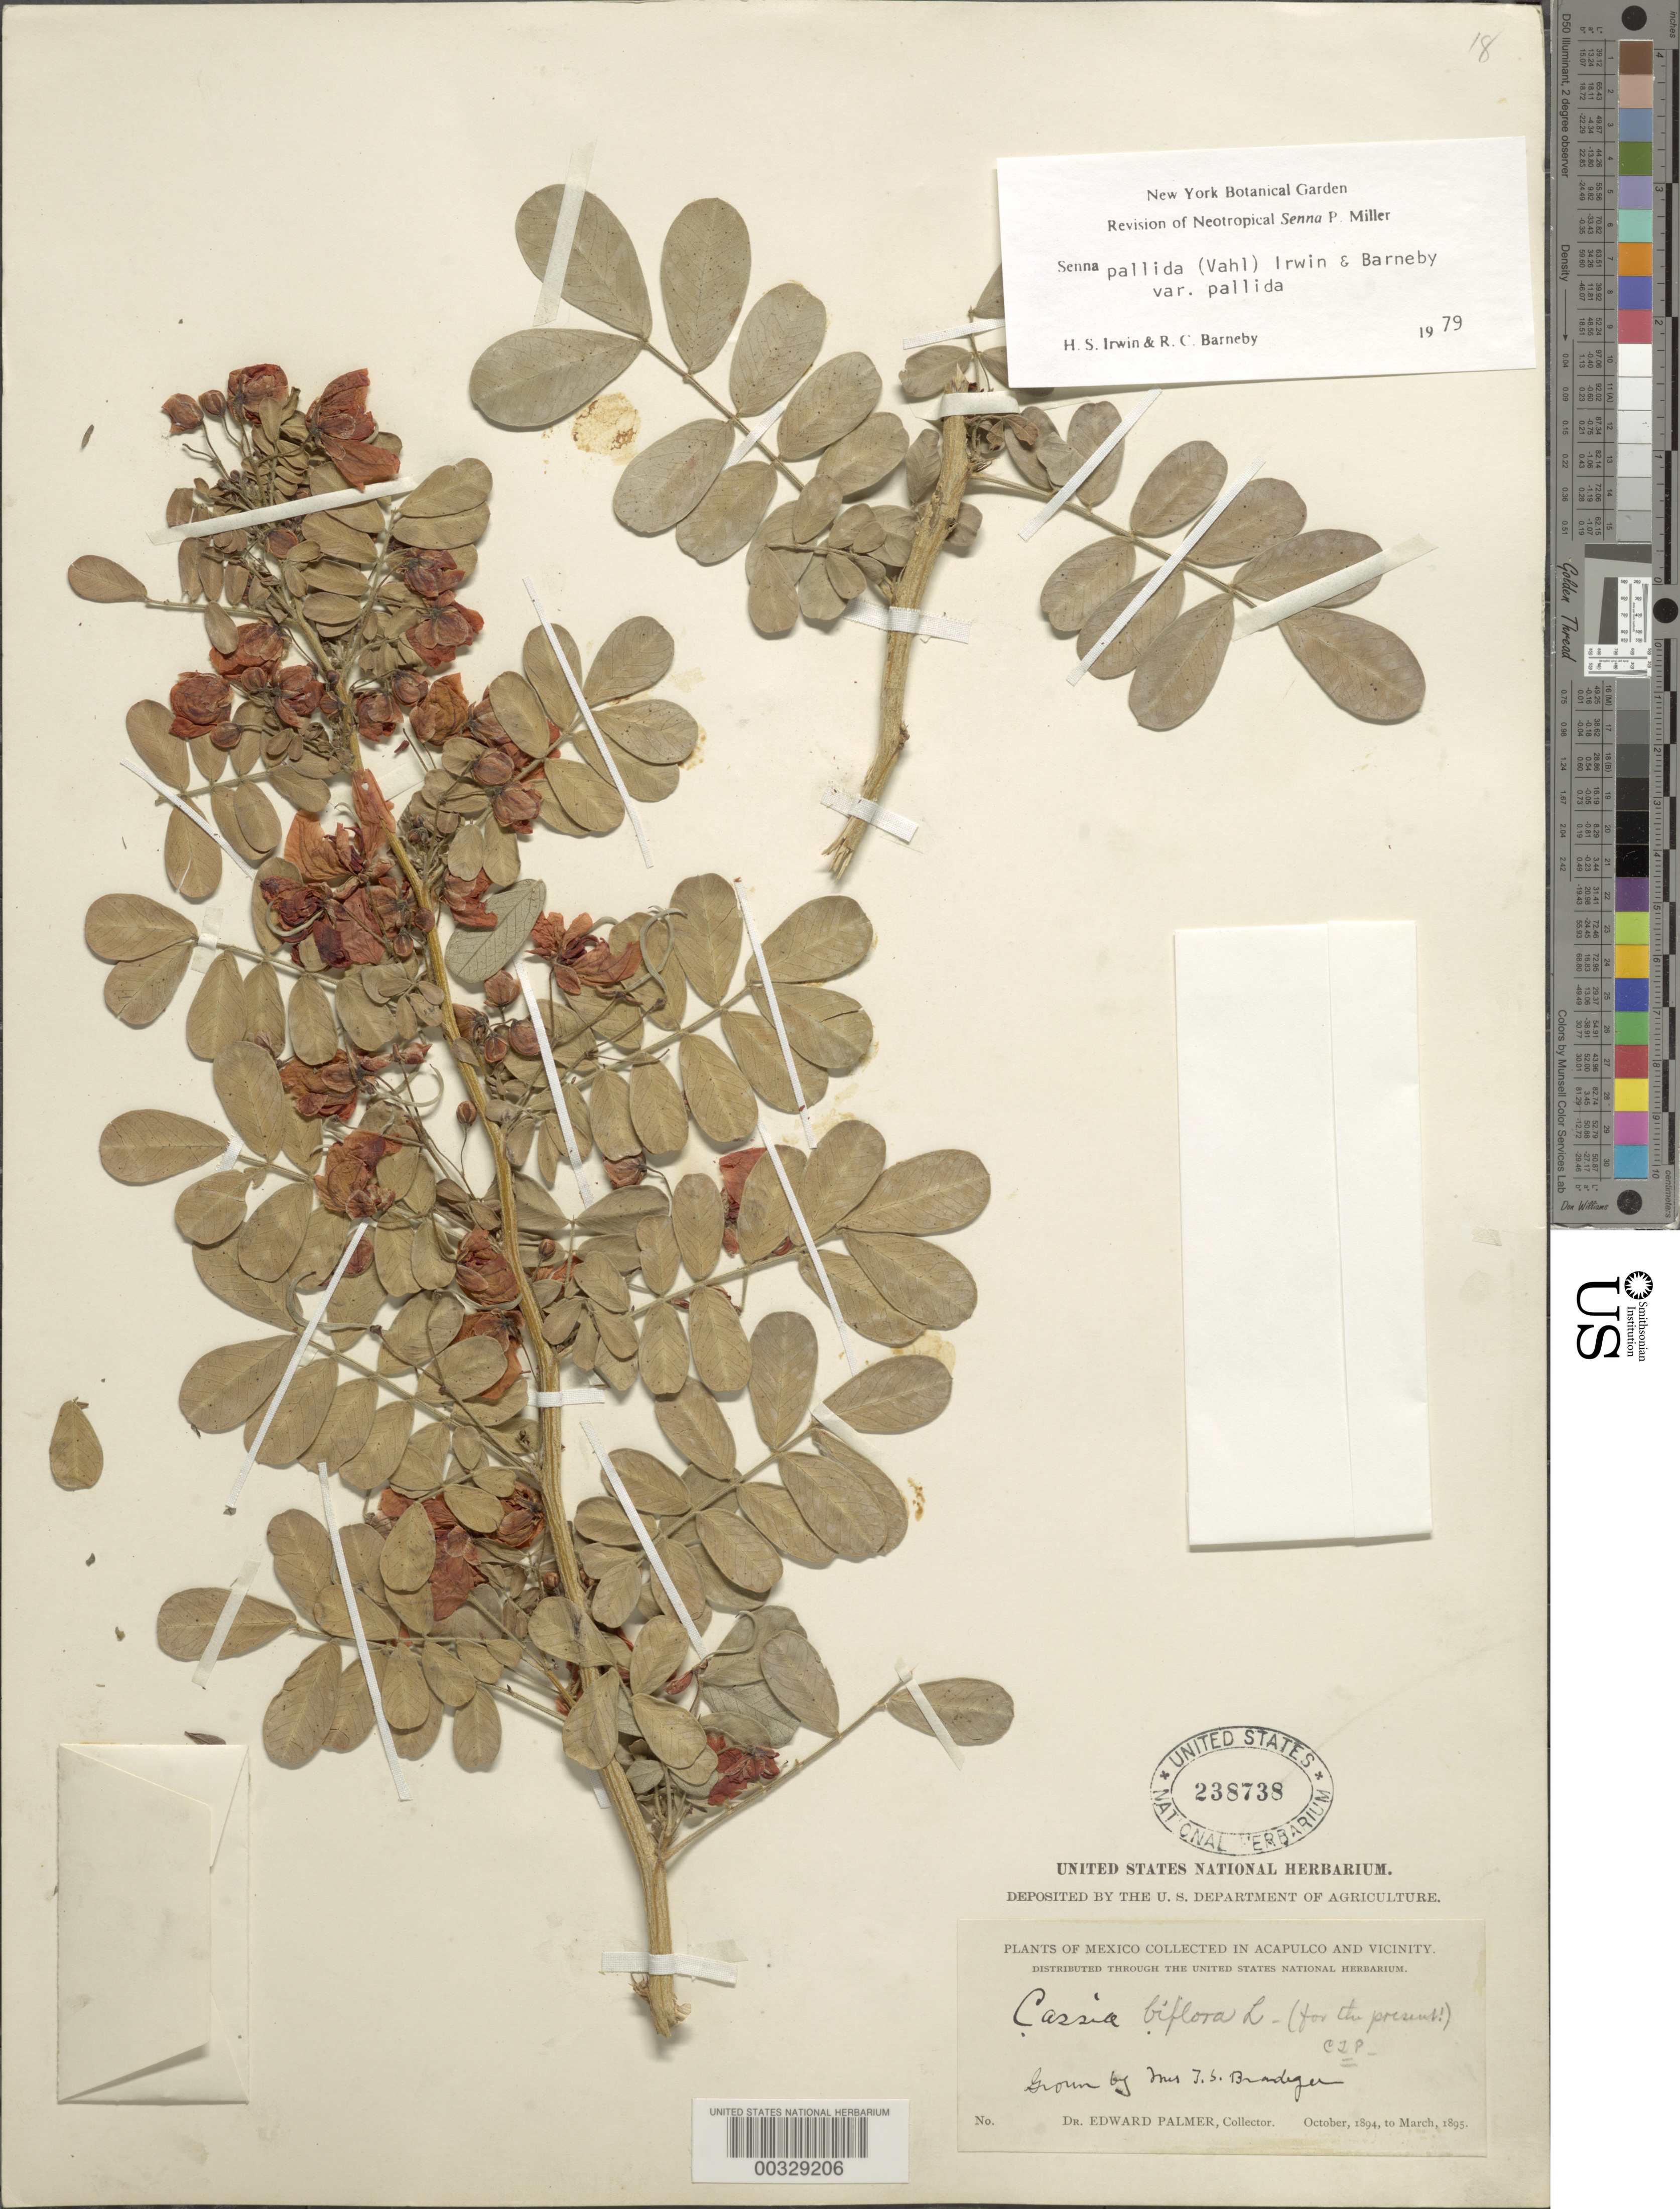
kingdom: Plantae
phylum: Tracheophyta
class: Magnoliopsida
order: Fabales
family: Fabaceae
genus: Senna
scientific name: Senna pallida var. pallida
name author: (Vahl) H.S. Irwin & Barneby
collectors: E. Palmer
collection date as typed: Oct 1894 to -- Mar 1895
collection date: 1894-10/1895-03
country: Mexico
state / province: Guerrero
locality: Acapulco and vicinity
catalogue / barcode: US 238738